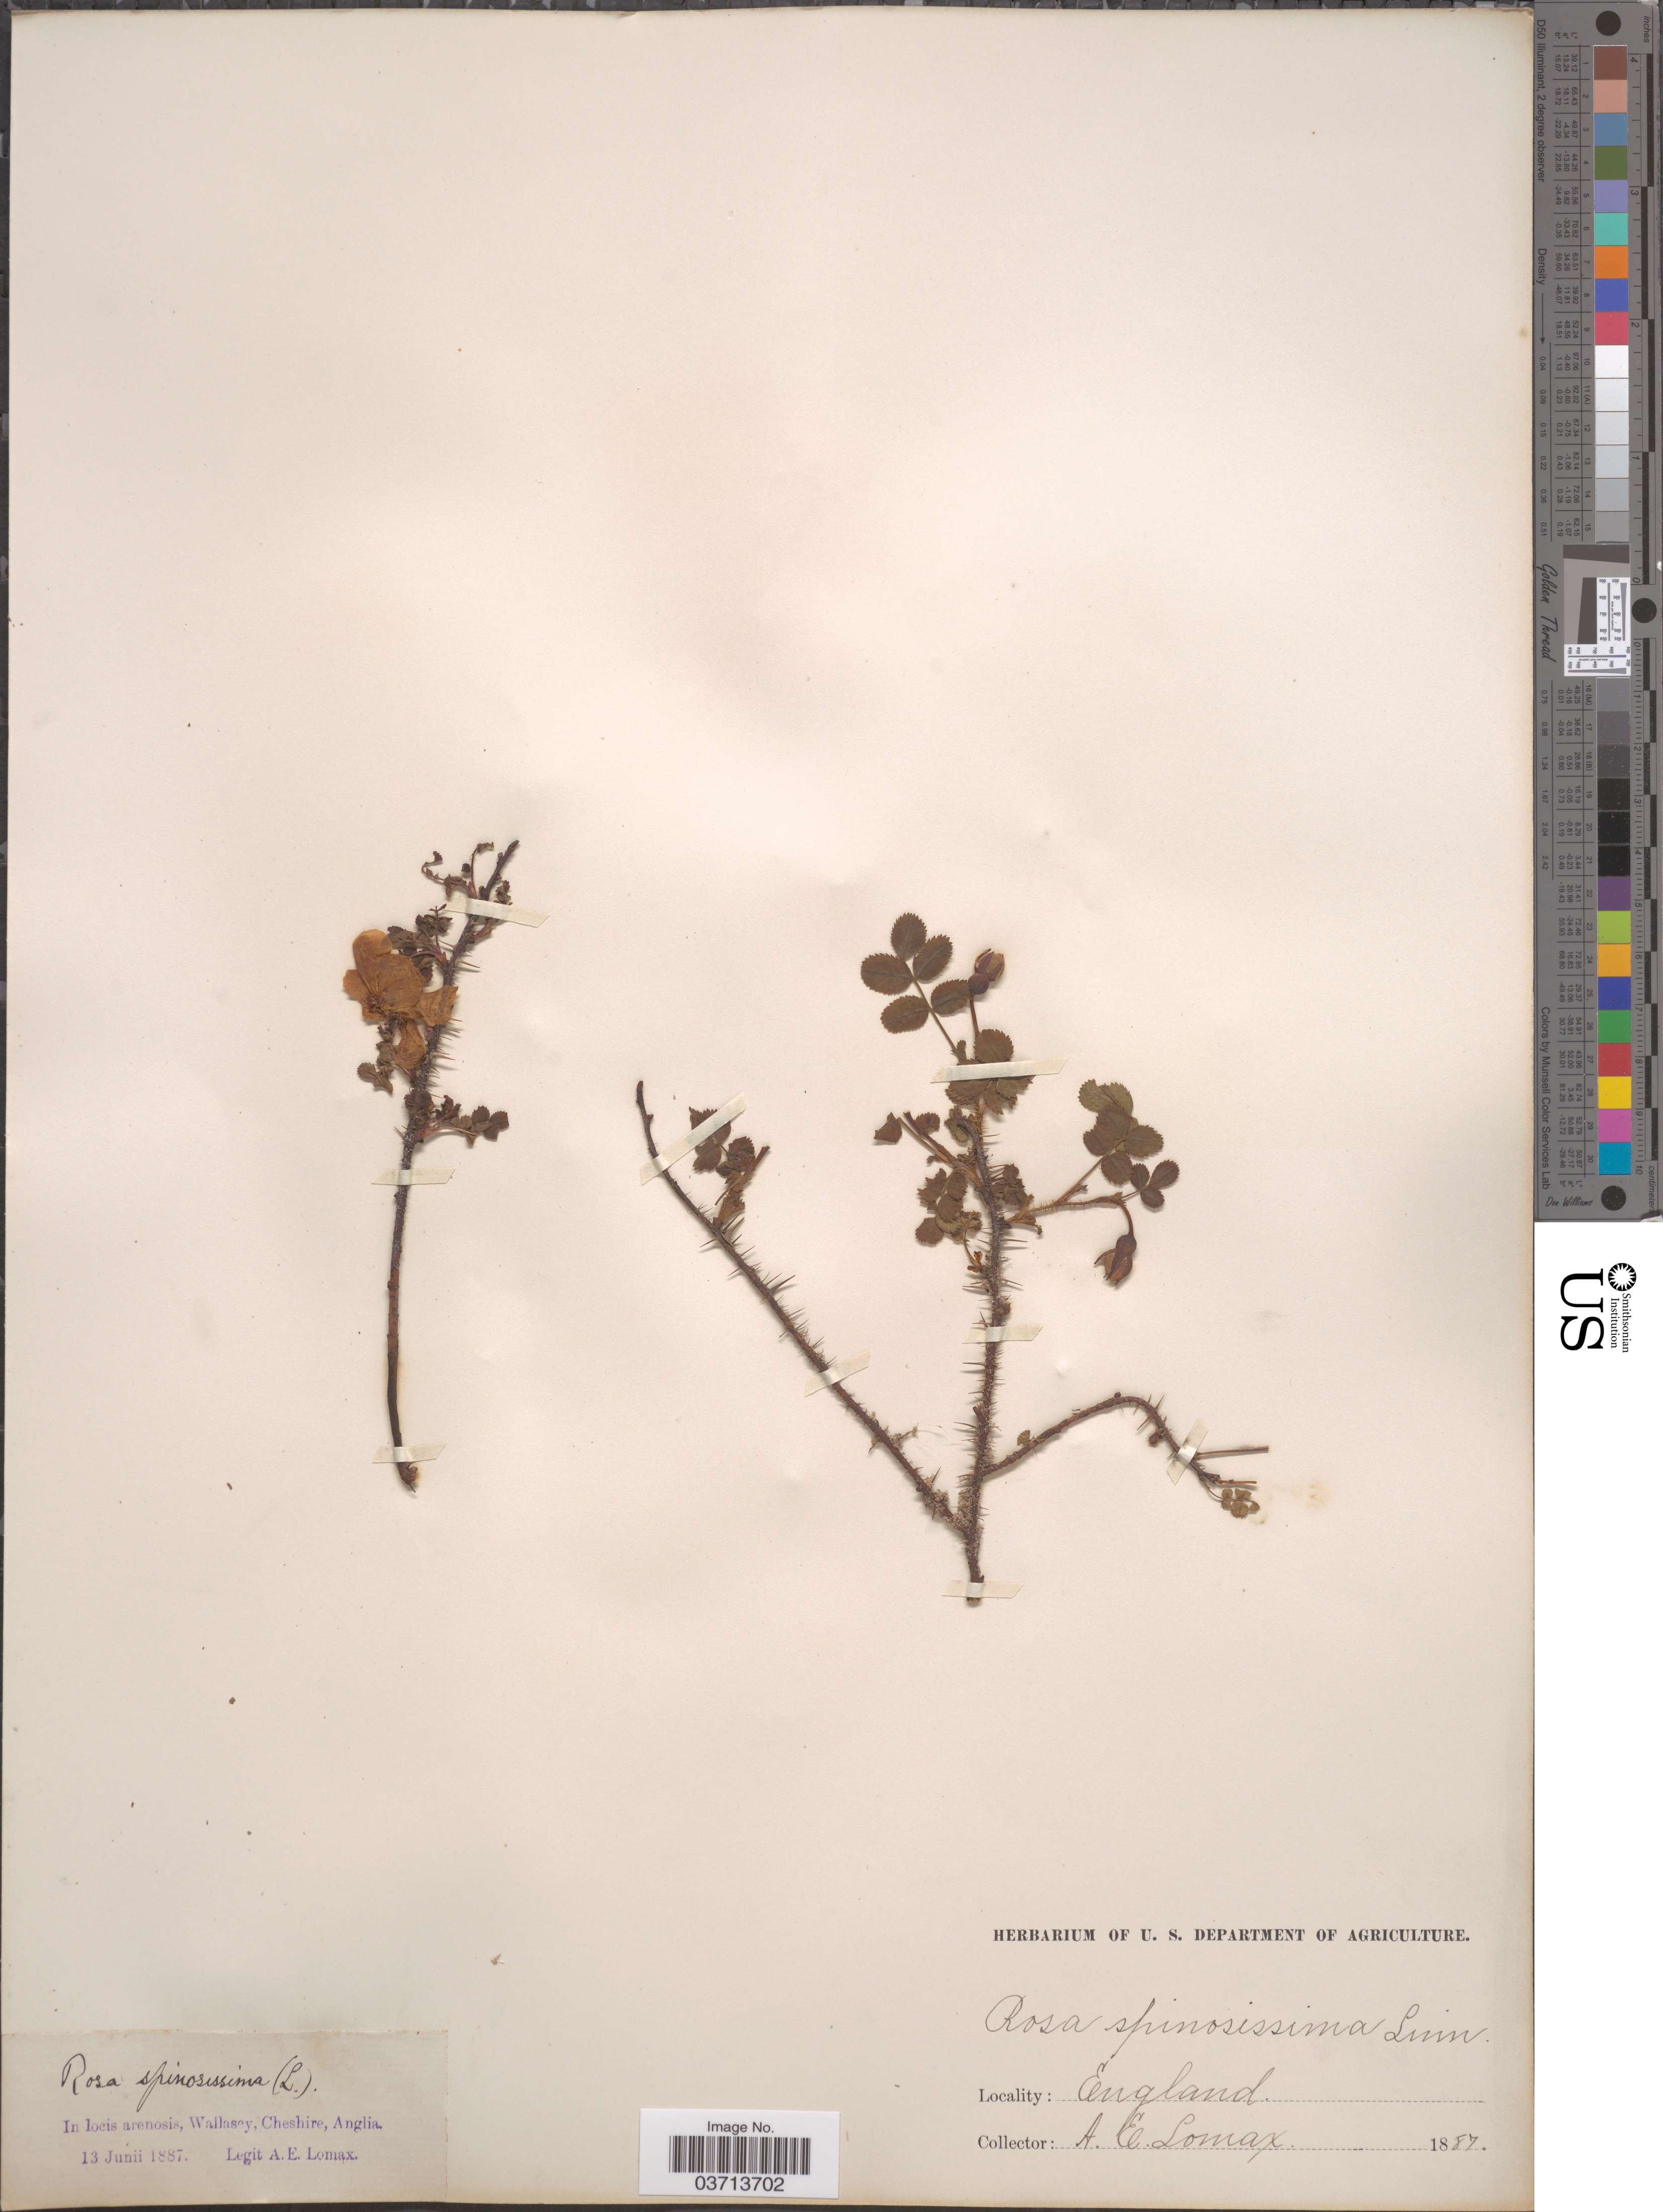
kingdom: Plantae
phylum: Tracheophyta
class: Magnoliopsida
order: Rosales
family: Rosaceae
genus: Rosa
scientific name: Rosa spinosissima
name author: L.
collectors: A. Lomax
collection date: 1887-06-13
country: United Kingdom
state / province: England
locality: In locis arenosis, Wallasey, Cheshire, Anglia.